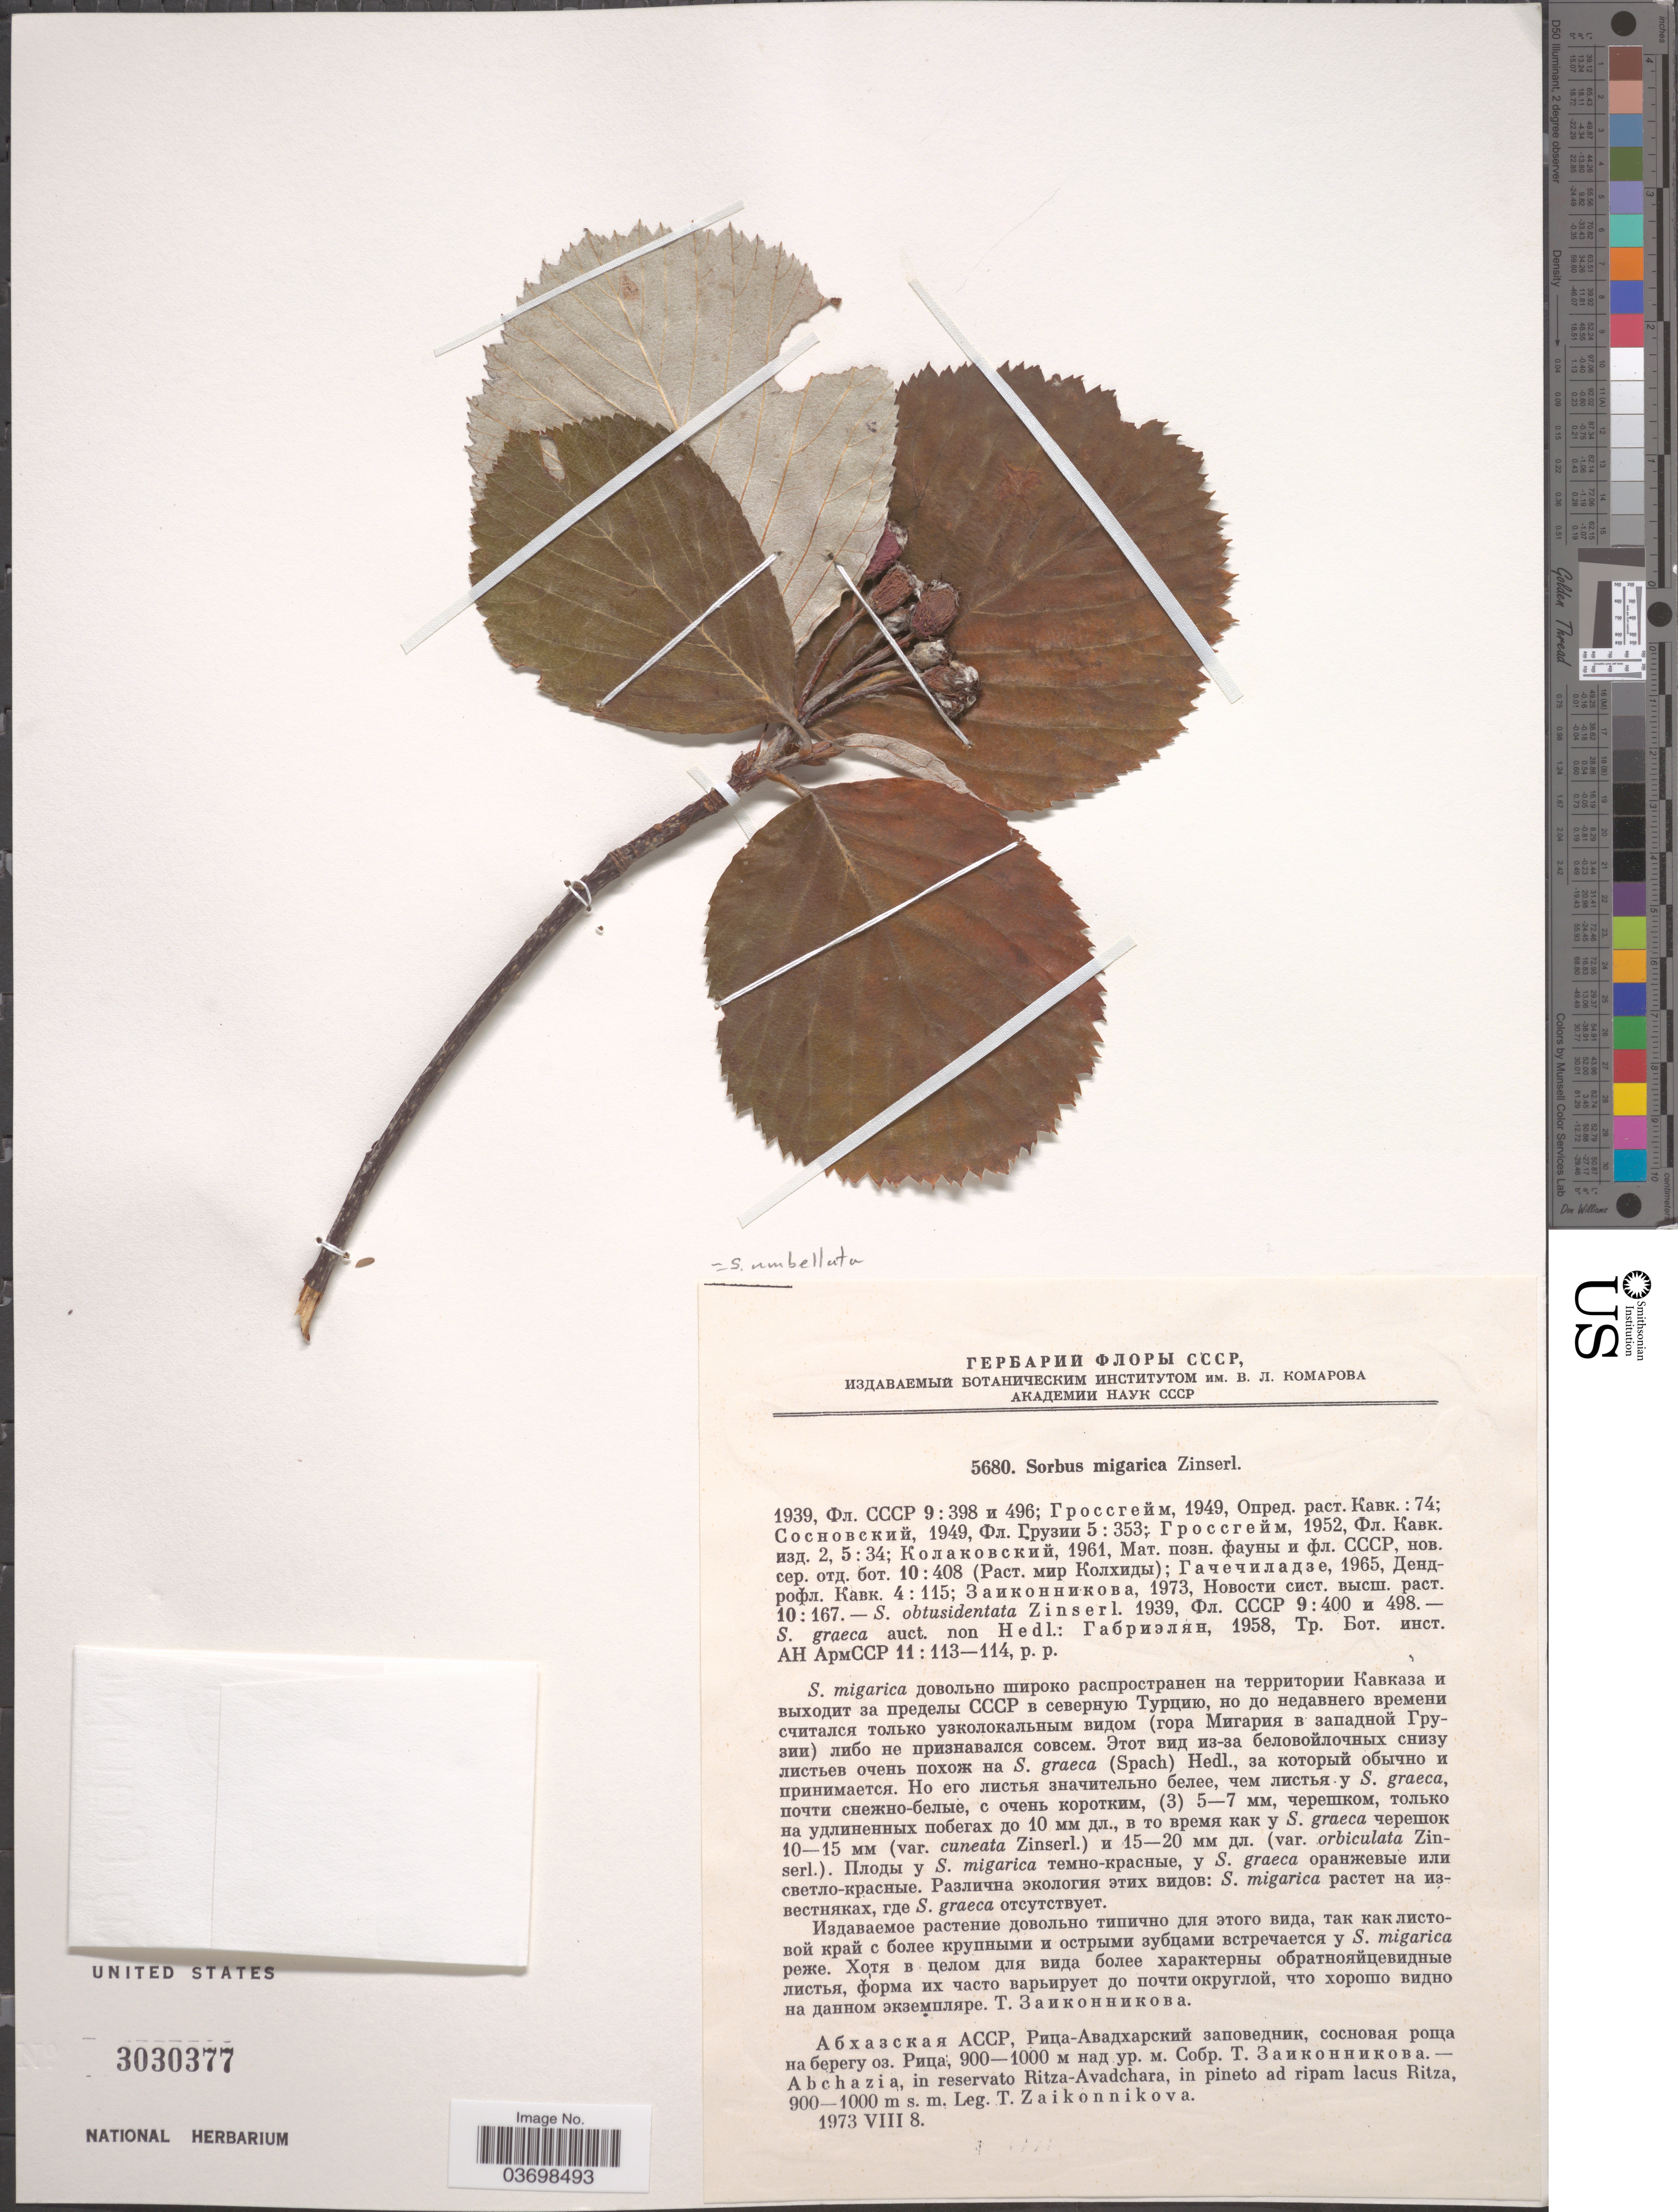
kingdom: Plantae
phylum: Tracheophyta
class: Magnoliopsida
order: Rosales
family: Rosaceae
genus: Sorbus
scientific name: Sorbus umbellata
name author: (Desf.) Fritsch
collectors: T. Zaikonnikova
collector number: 5680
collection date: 1973-08-08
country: Georgia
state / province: Abkhazia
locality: Abchazia, in reservato Ritza-Avadchara, in pineto ad ripam lacus Ritza.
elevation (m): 900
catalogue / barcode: US 3030377